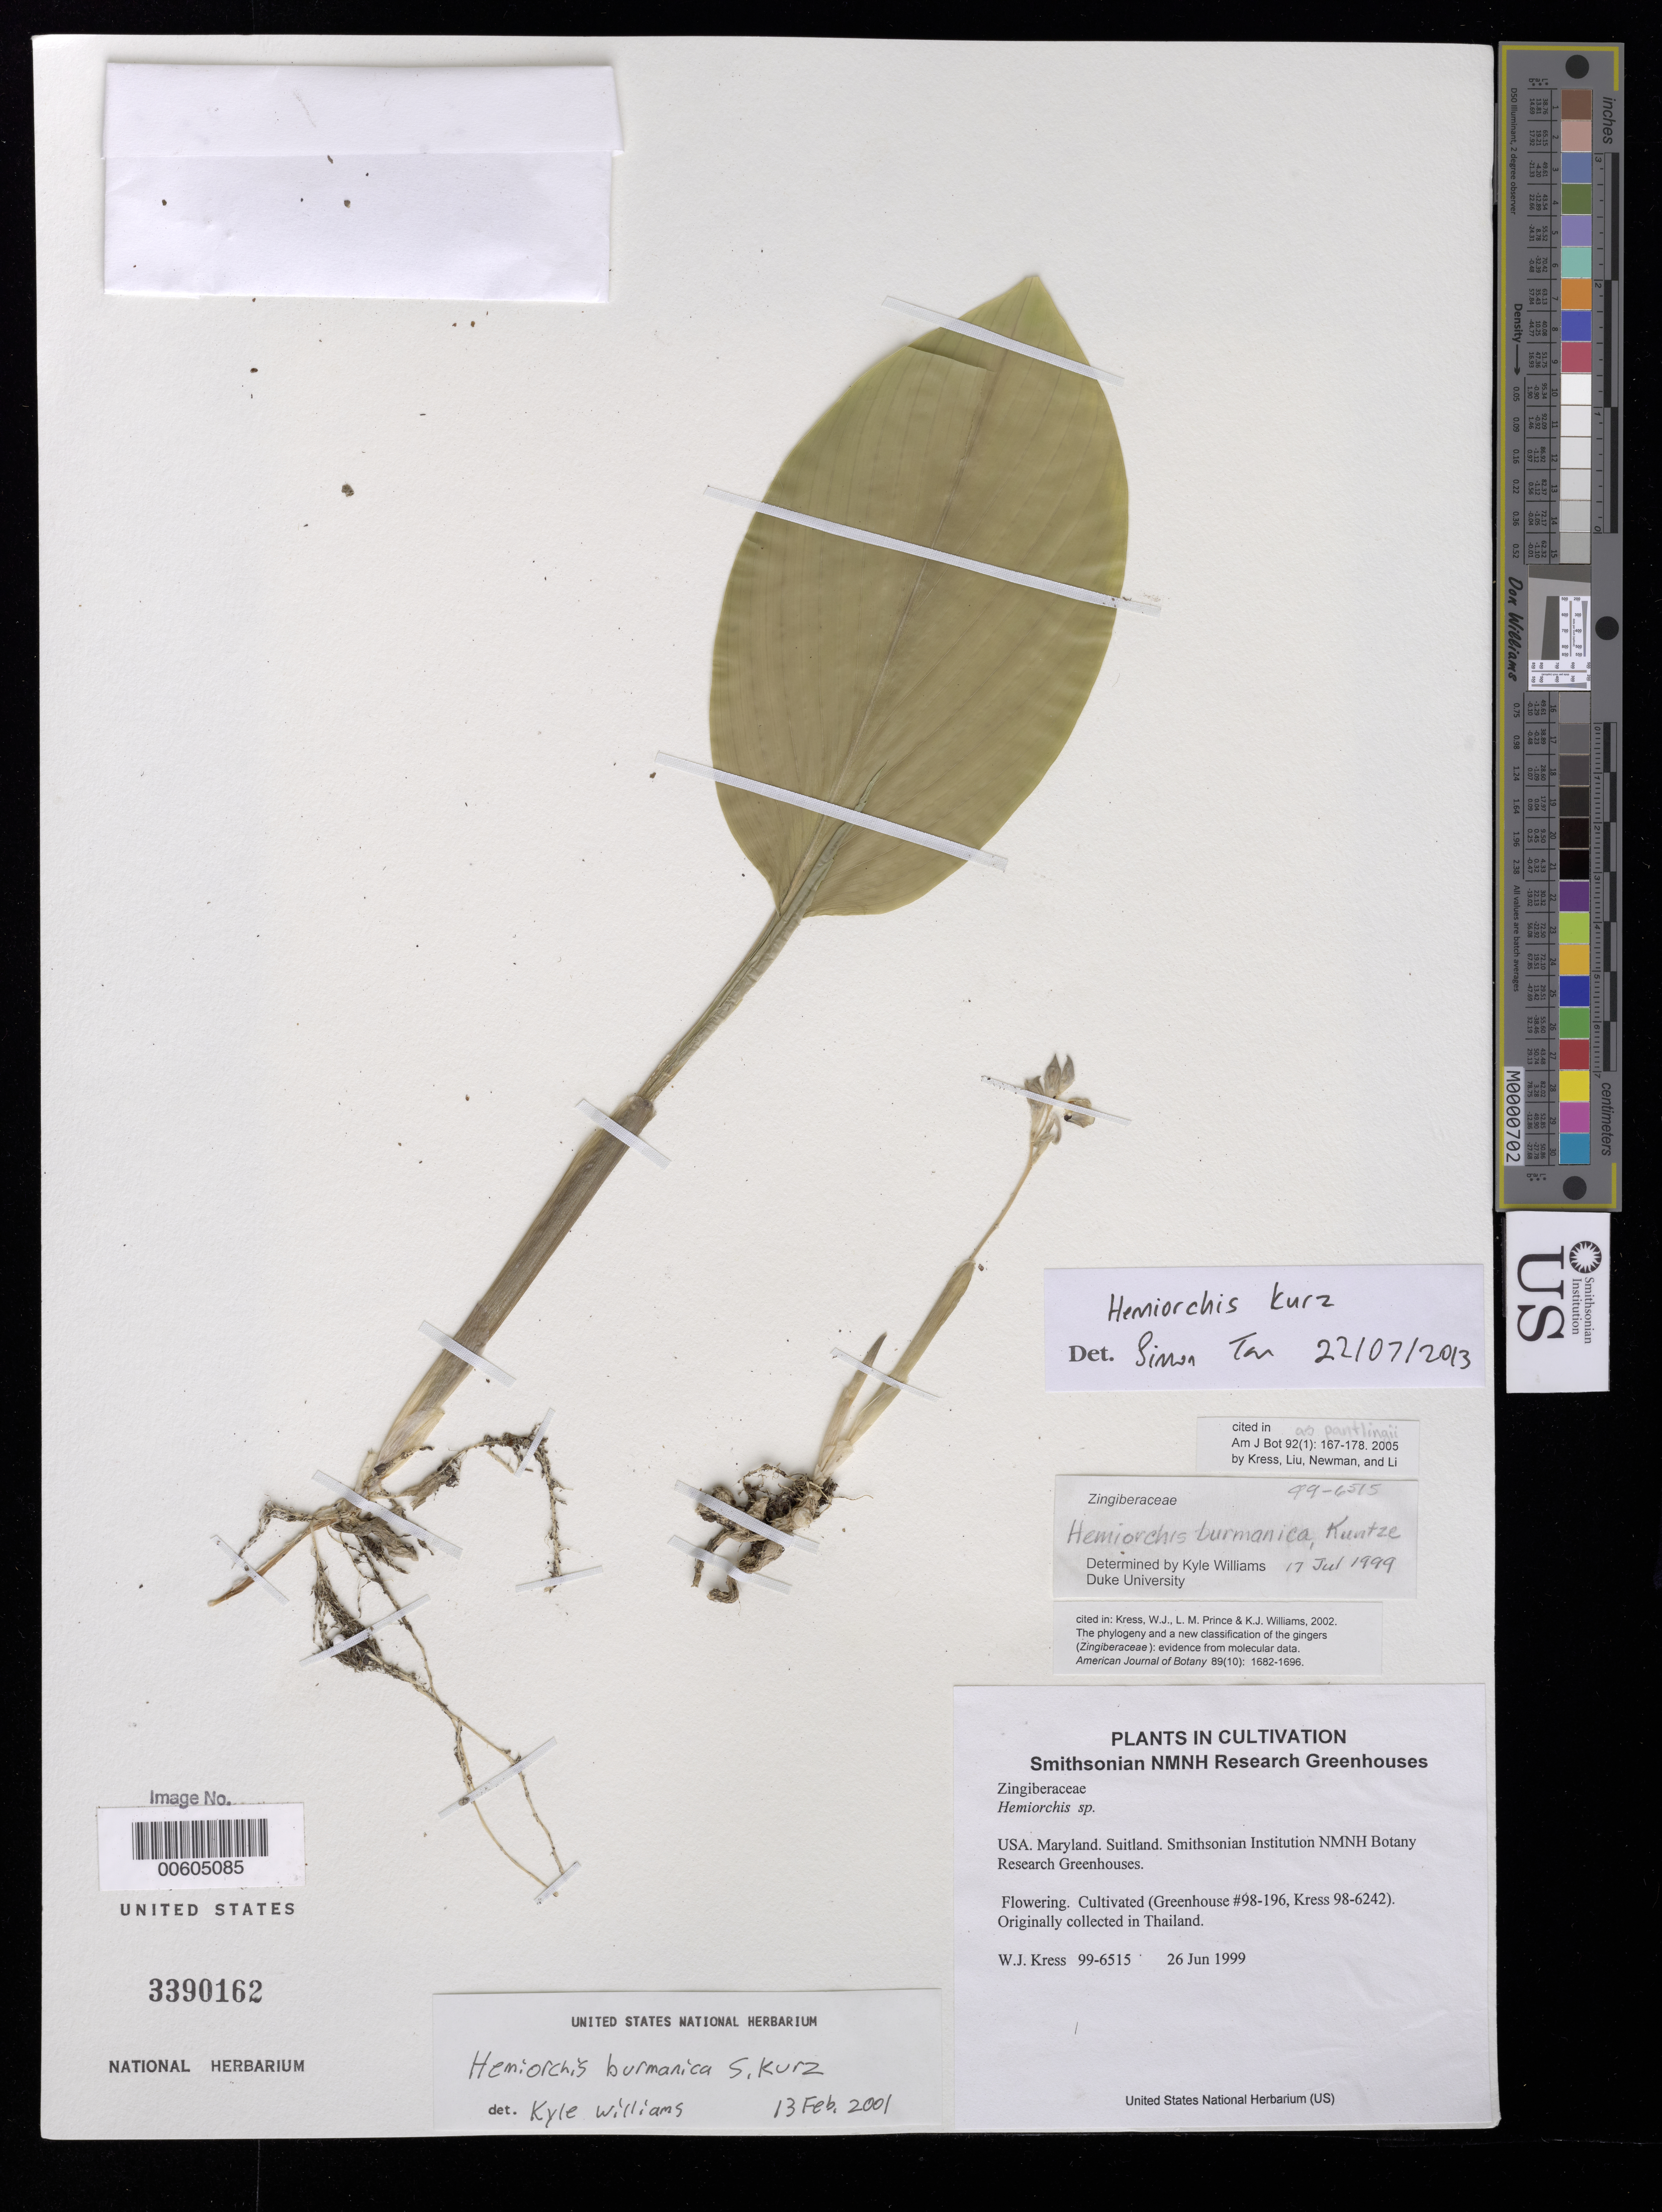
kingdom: Plantae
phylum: Tracheophyta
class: Liliopsida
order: Zingiberales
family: Zingiberaceae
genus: Hemiorchis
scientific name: Hemiorchis sp.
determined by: Tan, Simon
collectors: W. J. Kress & M. Bordelon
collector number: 99-6515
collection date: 1999-06-26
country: United States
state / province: Maryland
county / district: Prince George's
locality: NMNH Botany Research Greenhouses. Suitland.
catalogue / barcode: US 3390162